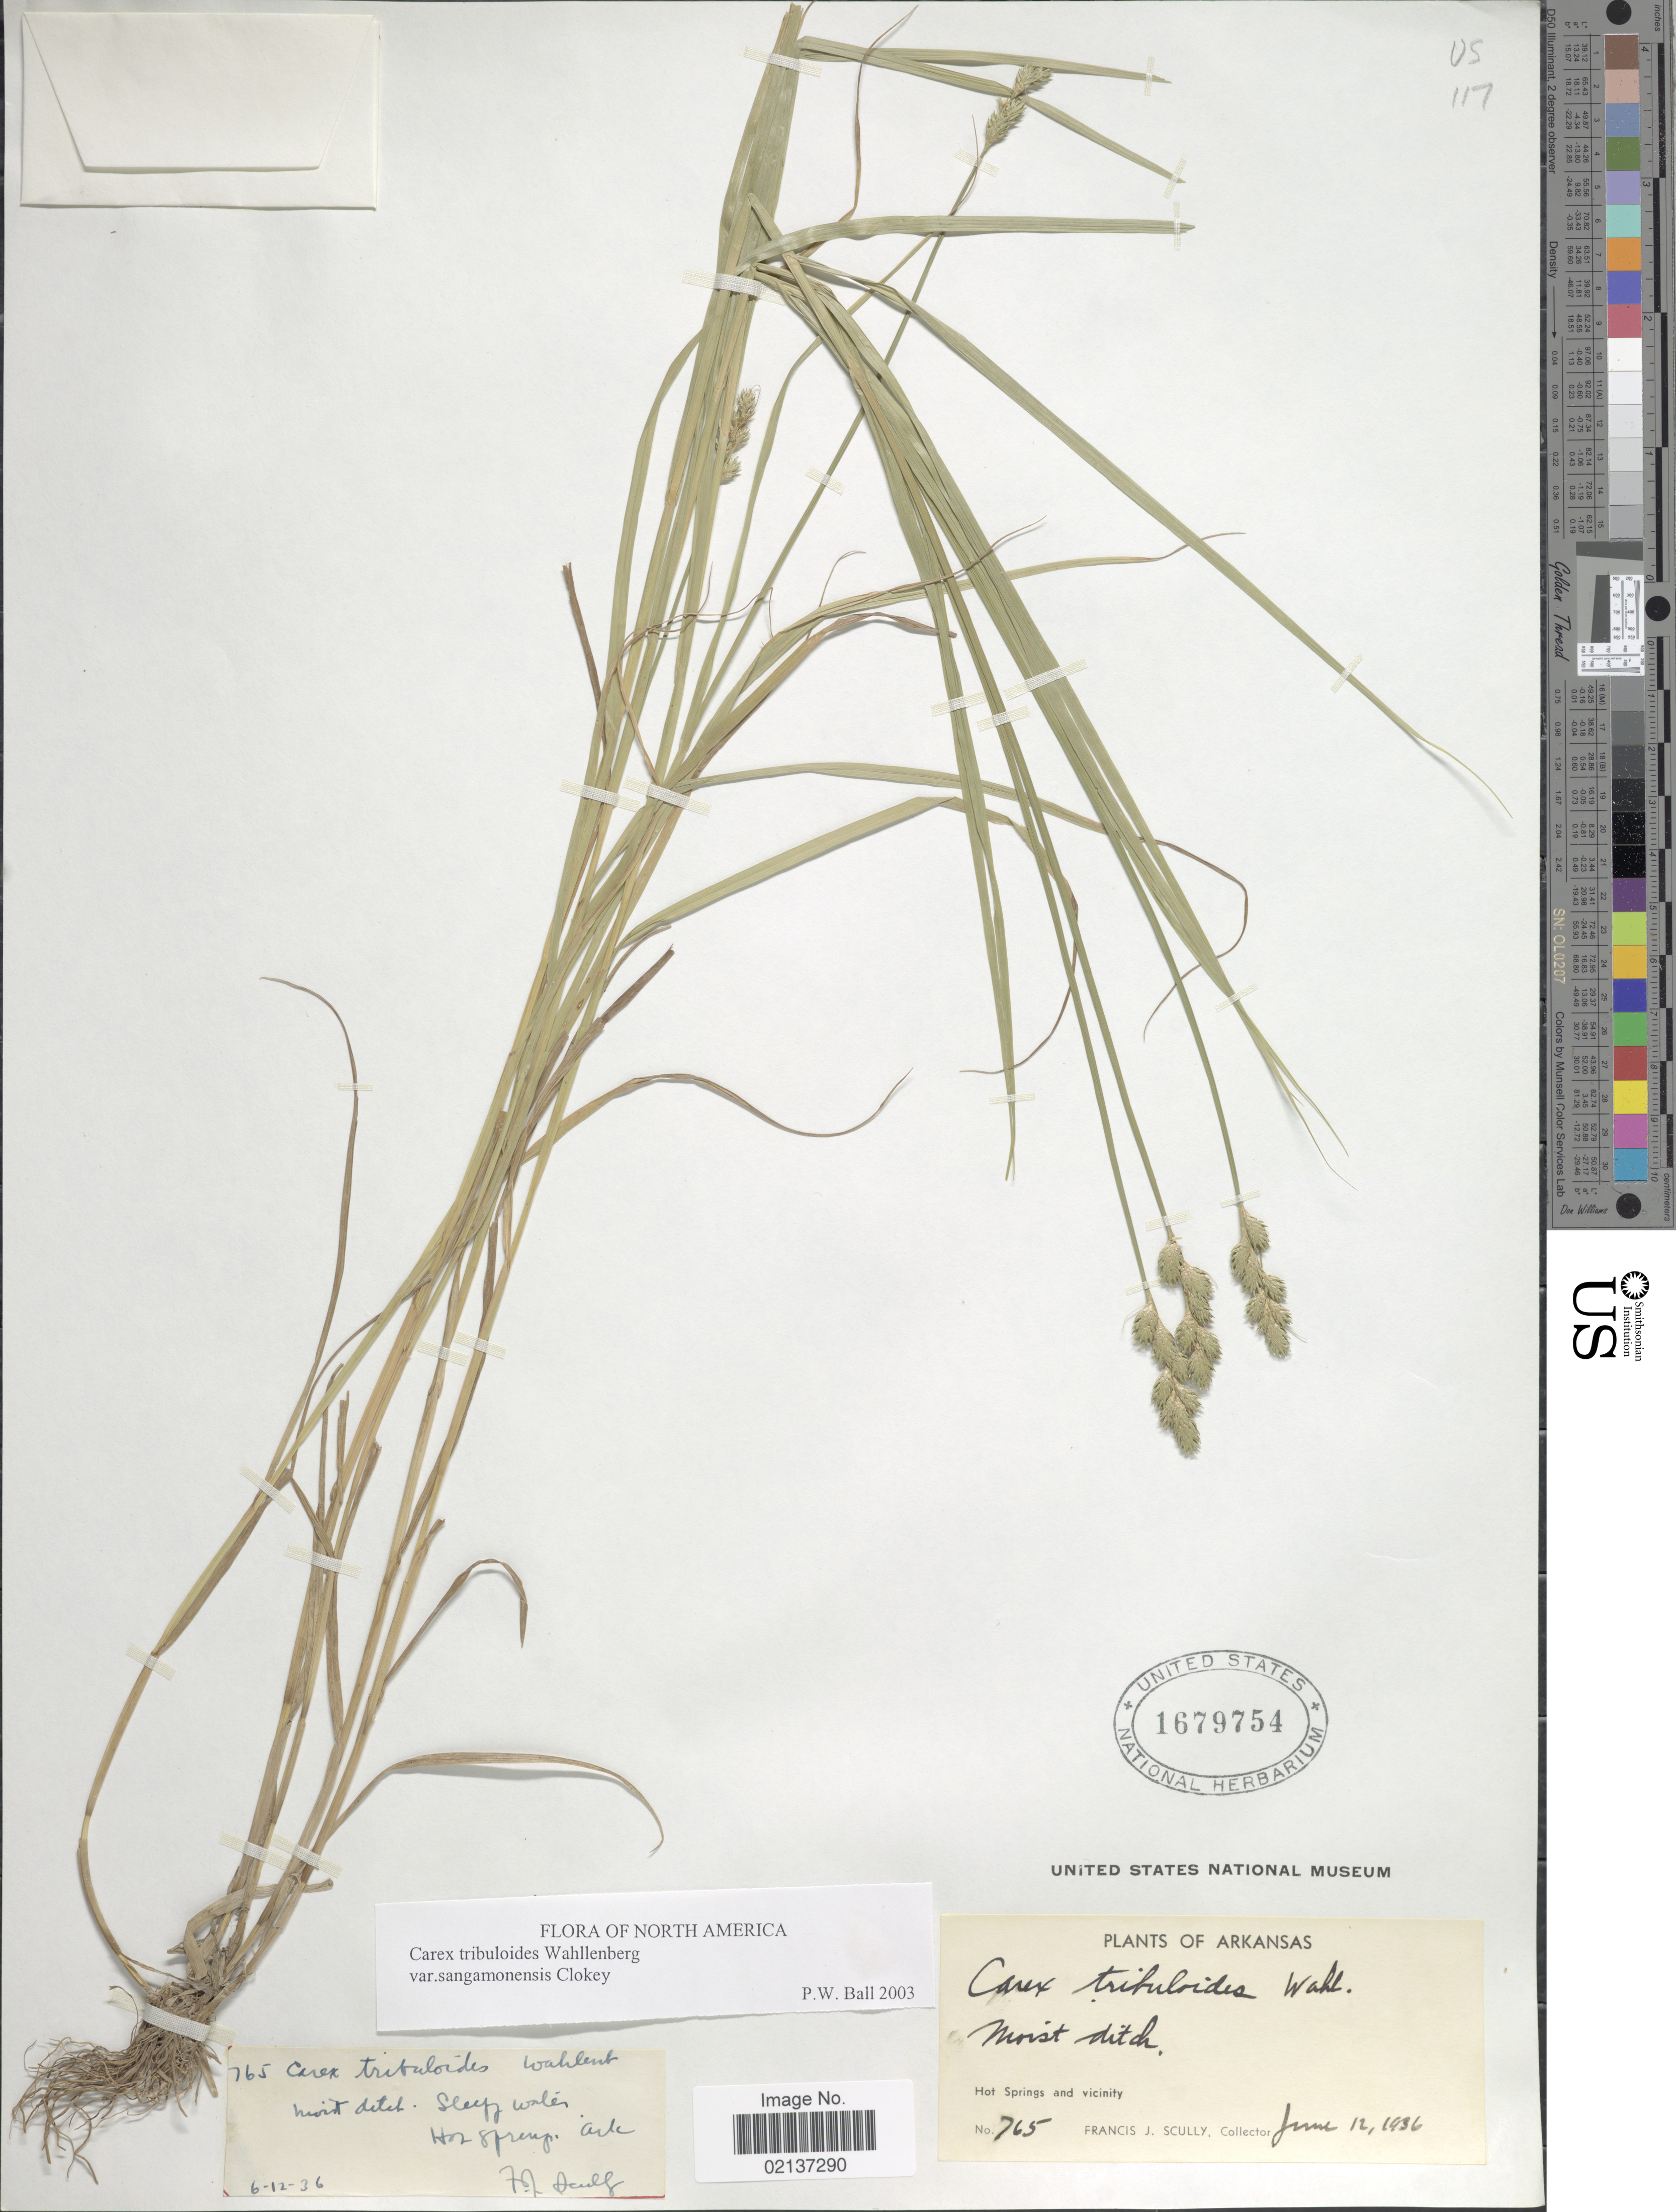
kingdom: Plantae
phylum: Tracheophyta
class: Liliopsida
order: Poales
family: Cyperaceae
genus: Carex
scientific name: Carex tribuloides var. sangamonensis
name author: Clokey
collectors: F. J. Scully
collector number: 765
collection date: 1936-06-12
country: United States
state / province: Arkansas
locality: Moist ditch, Hot Springs and vicinity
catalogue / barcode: US 1679754